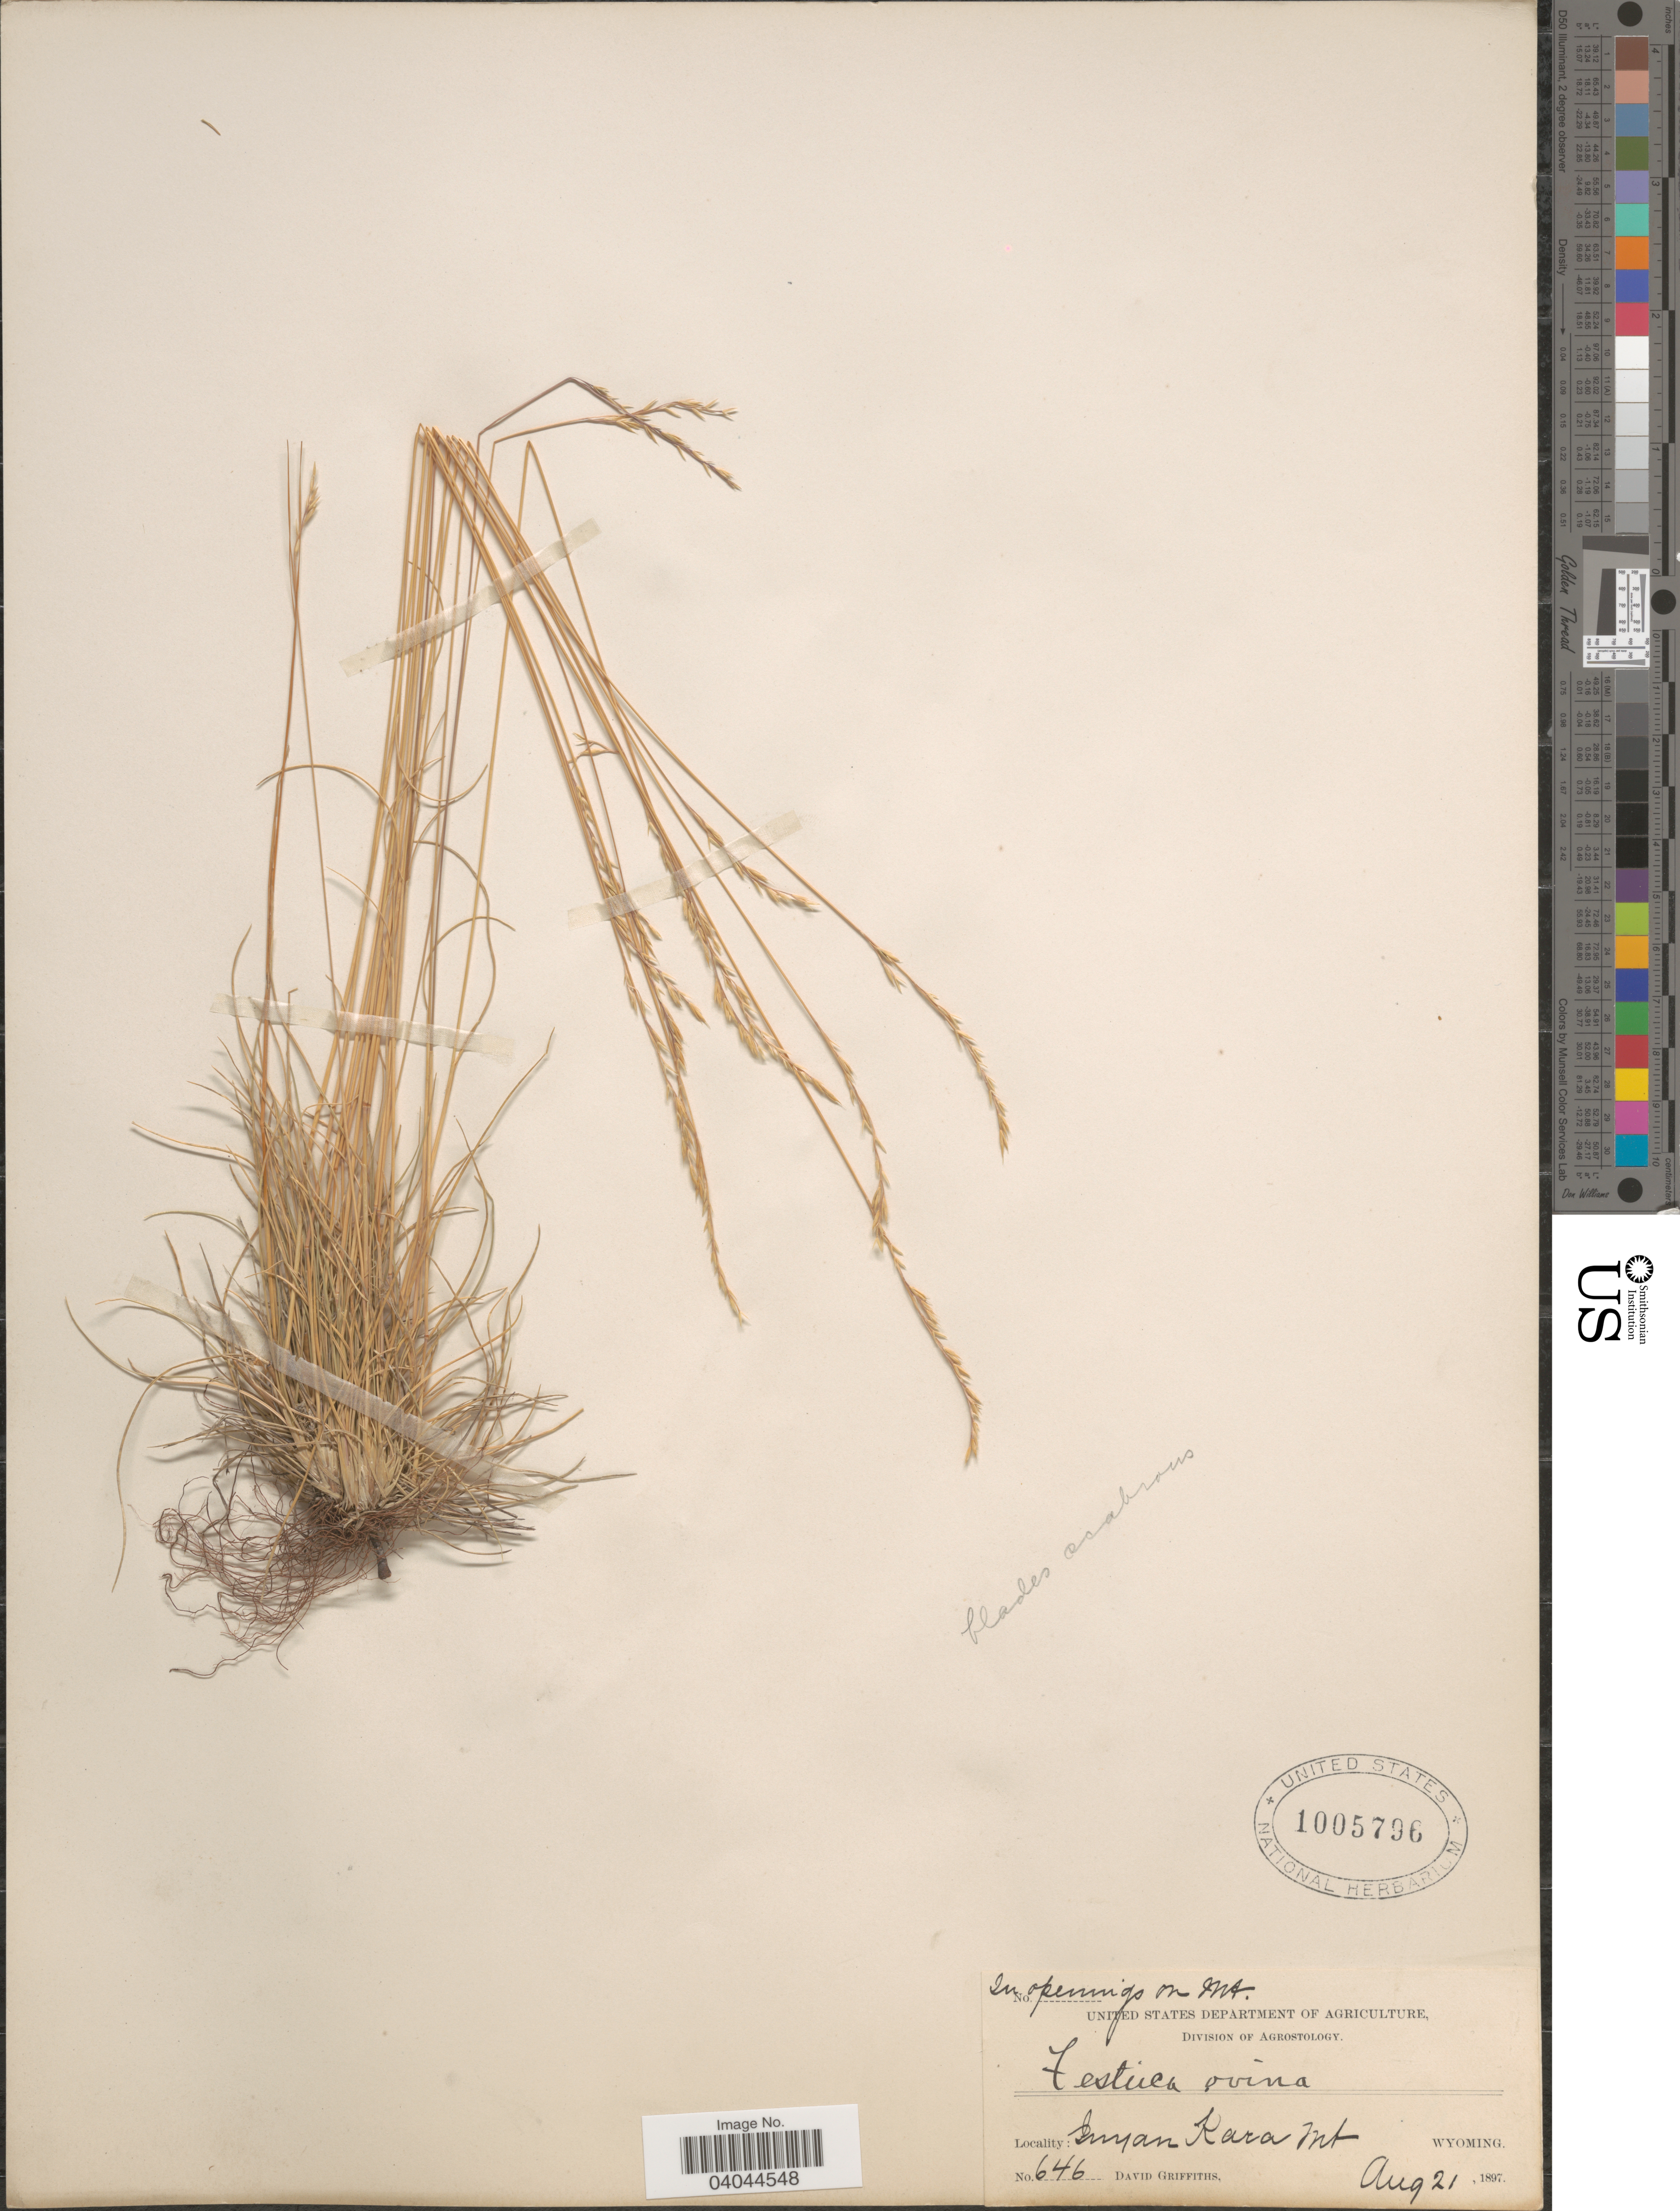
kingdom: Plantae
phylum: Tracheophyta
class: Liliopsida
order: Poales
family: Poaceae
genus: Festuca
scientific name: Festuca ovina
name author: L.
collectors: D. Griffiths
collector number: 646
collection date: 1897-08-21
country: United States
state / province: Wyoming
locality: Inyan Kara Mt.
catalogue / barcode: US 1005796